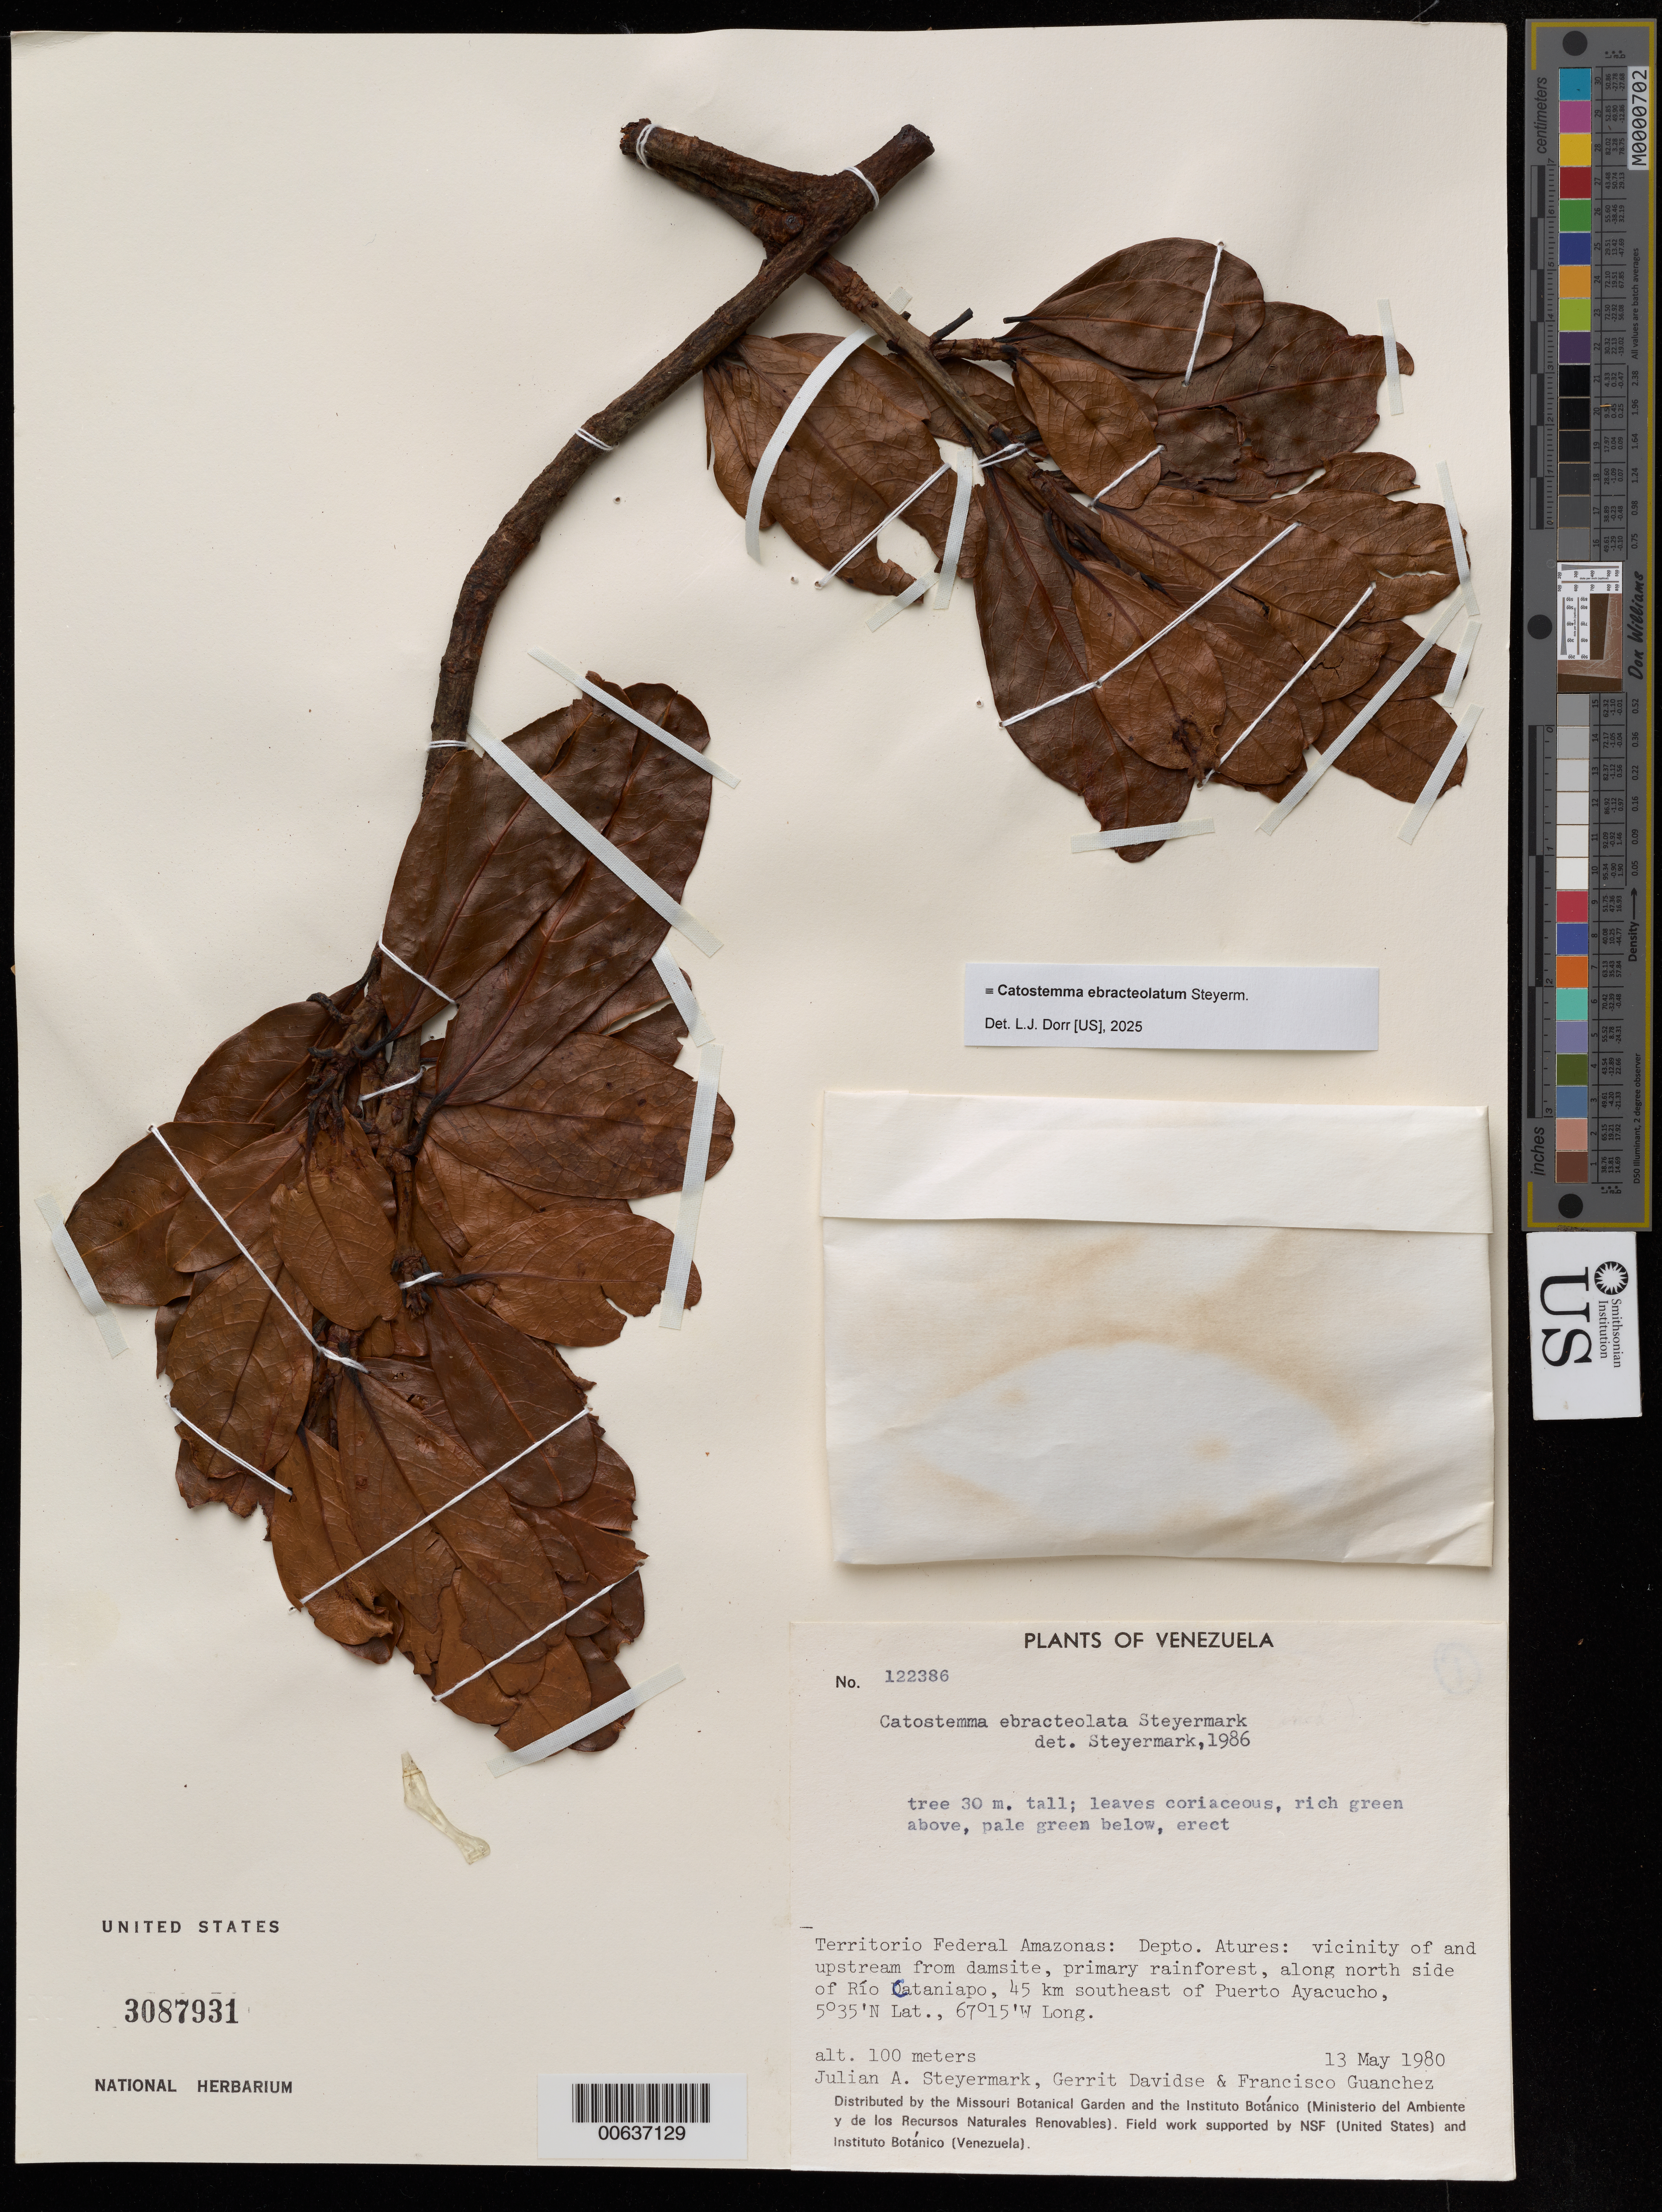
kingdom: Plantae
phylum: Tracheophyta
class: Magnoliopsida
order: Malvales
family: Malvaceae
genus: Catostemma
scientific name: Catostemma ebracteolatum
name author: Steyerm.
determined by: Steyermark, Julian A., (VEN)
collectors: J. Steyermark, G. Davidse & F. Guánchez M.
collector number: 122386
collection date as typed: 13-May-80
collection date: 1980-05-13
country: Venezuela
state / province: Amazonas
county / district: Atures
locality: Río Cataniapo, along north side, 45 km SE Puerto Ayacucho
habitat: Vic. of and upstream from damsite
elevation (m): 100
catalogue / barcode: US 3087931